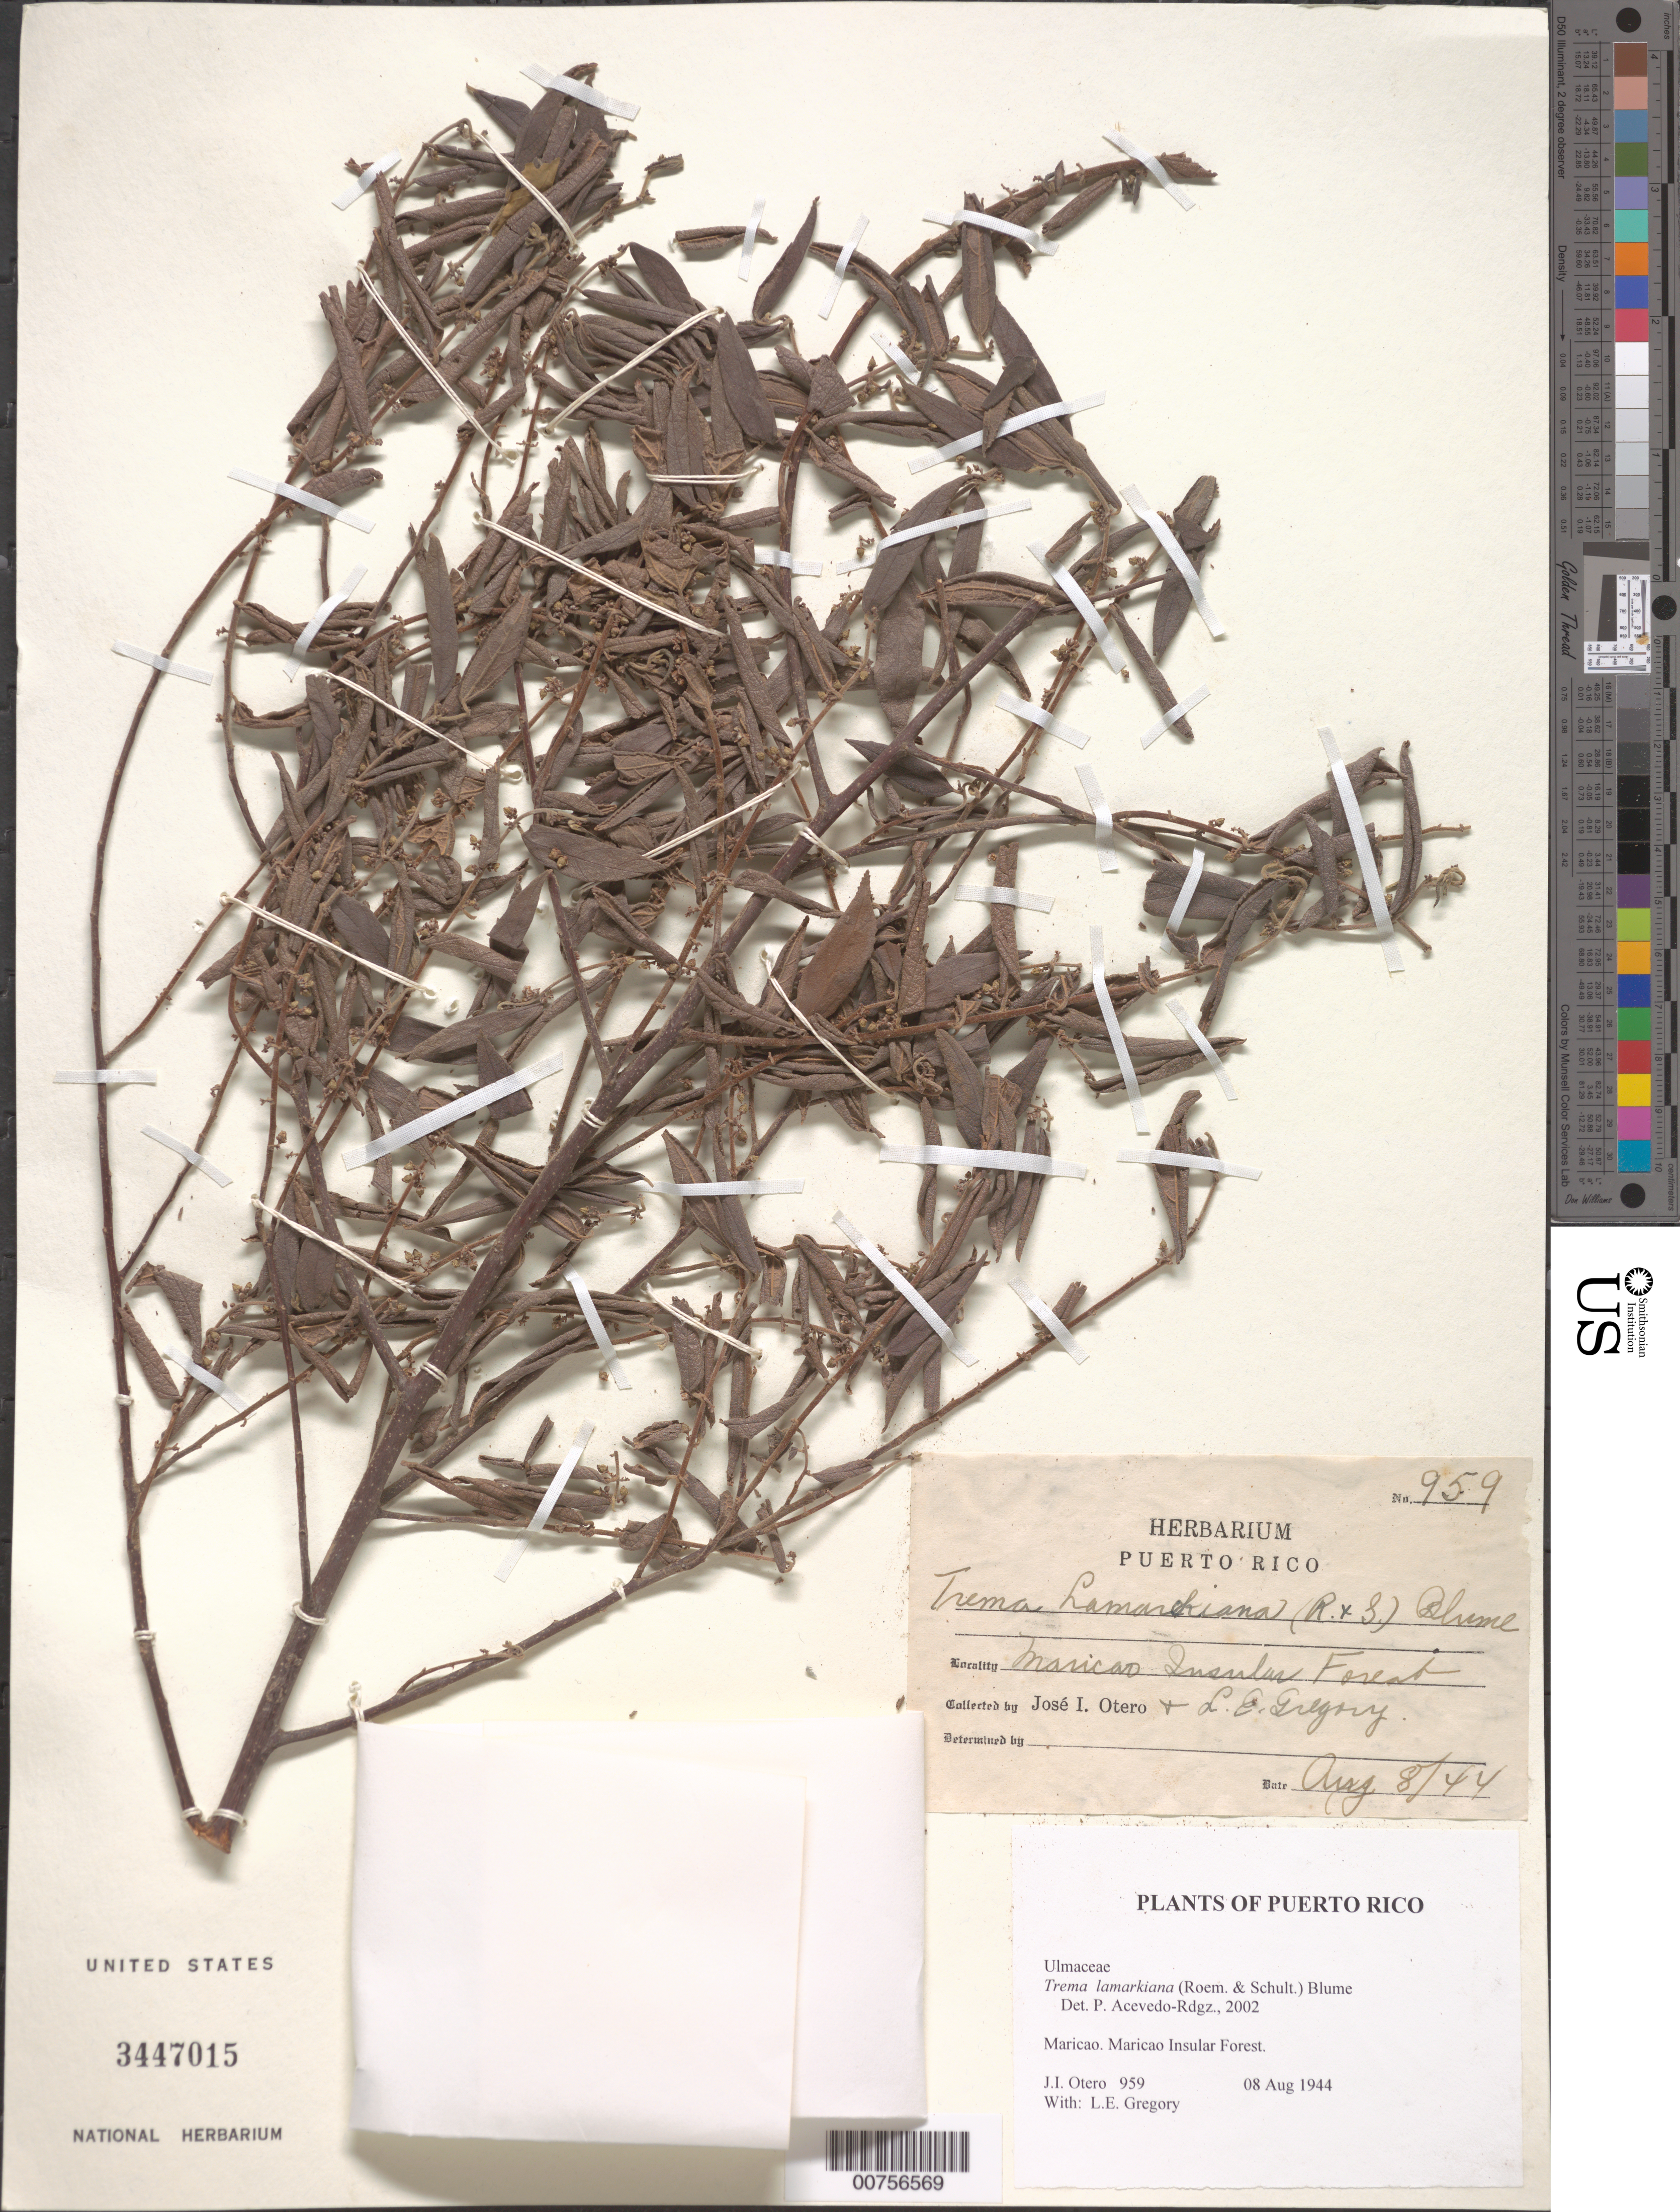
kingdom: Plantae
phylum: Tracheophyta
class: Magnoliopsida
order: Rosales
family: Cannabaceae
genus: Trema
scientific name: Trema lamarckianum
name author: (Schult.) Blume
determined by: Acevedo-Rodríguez, P., (BOT), Smithsonian Institution - National Museum of Natural History (UNITED STATES)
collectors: J. Otero & L. E. Gregory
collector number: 959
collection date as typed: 08 Aug 1944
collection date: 1944-08-08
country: Puerto Rico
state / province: Maricao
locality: Maricao. Maricao Insular Forest.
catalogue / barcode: US 3447015